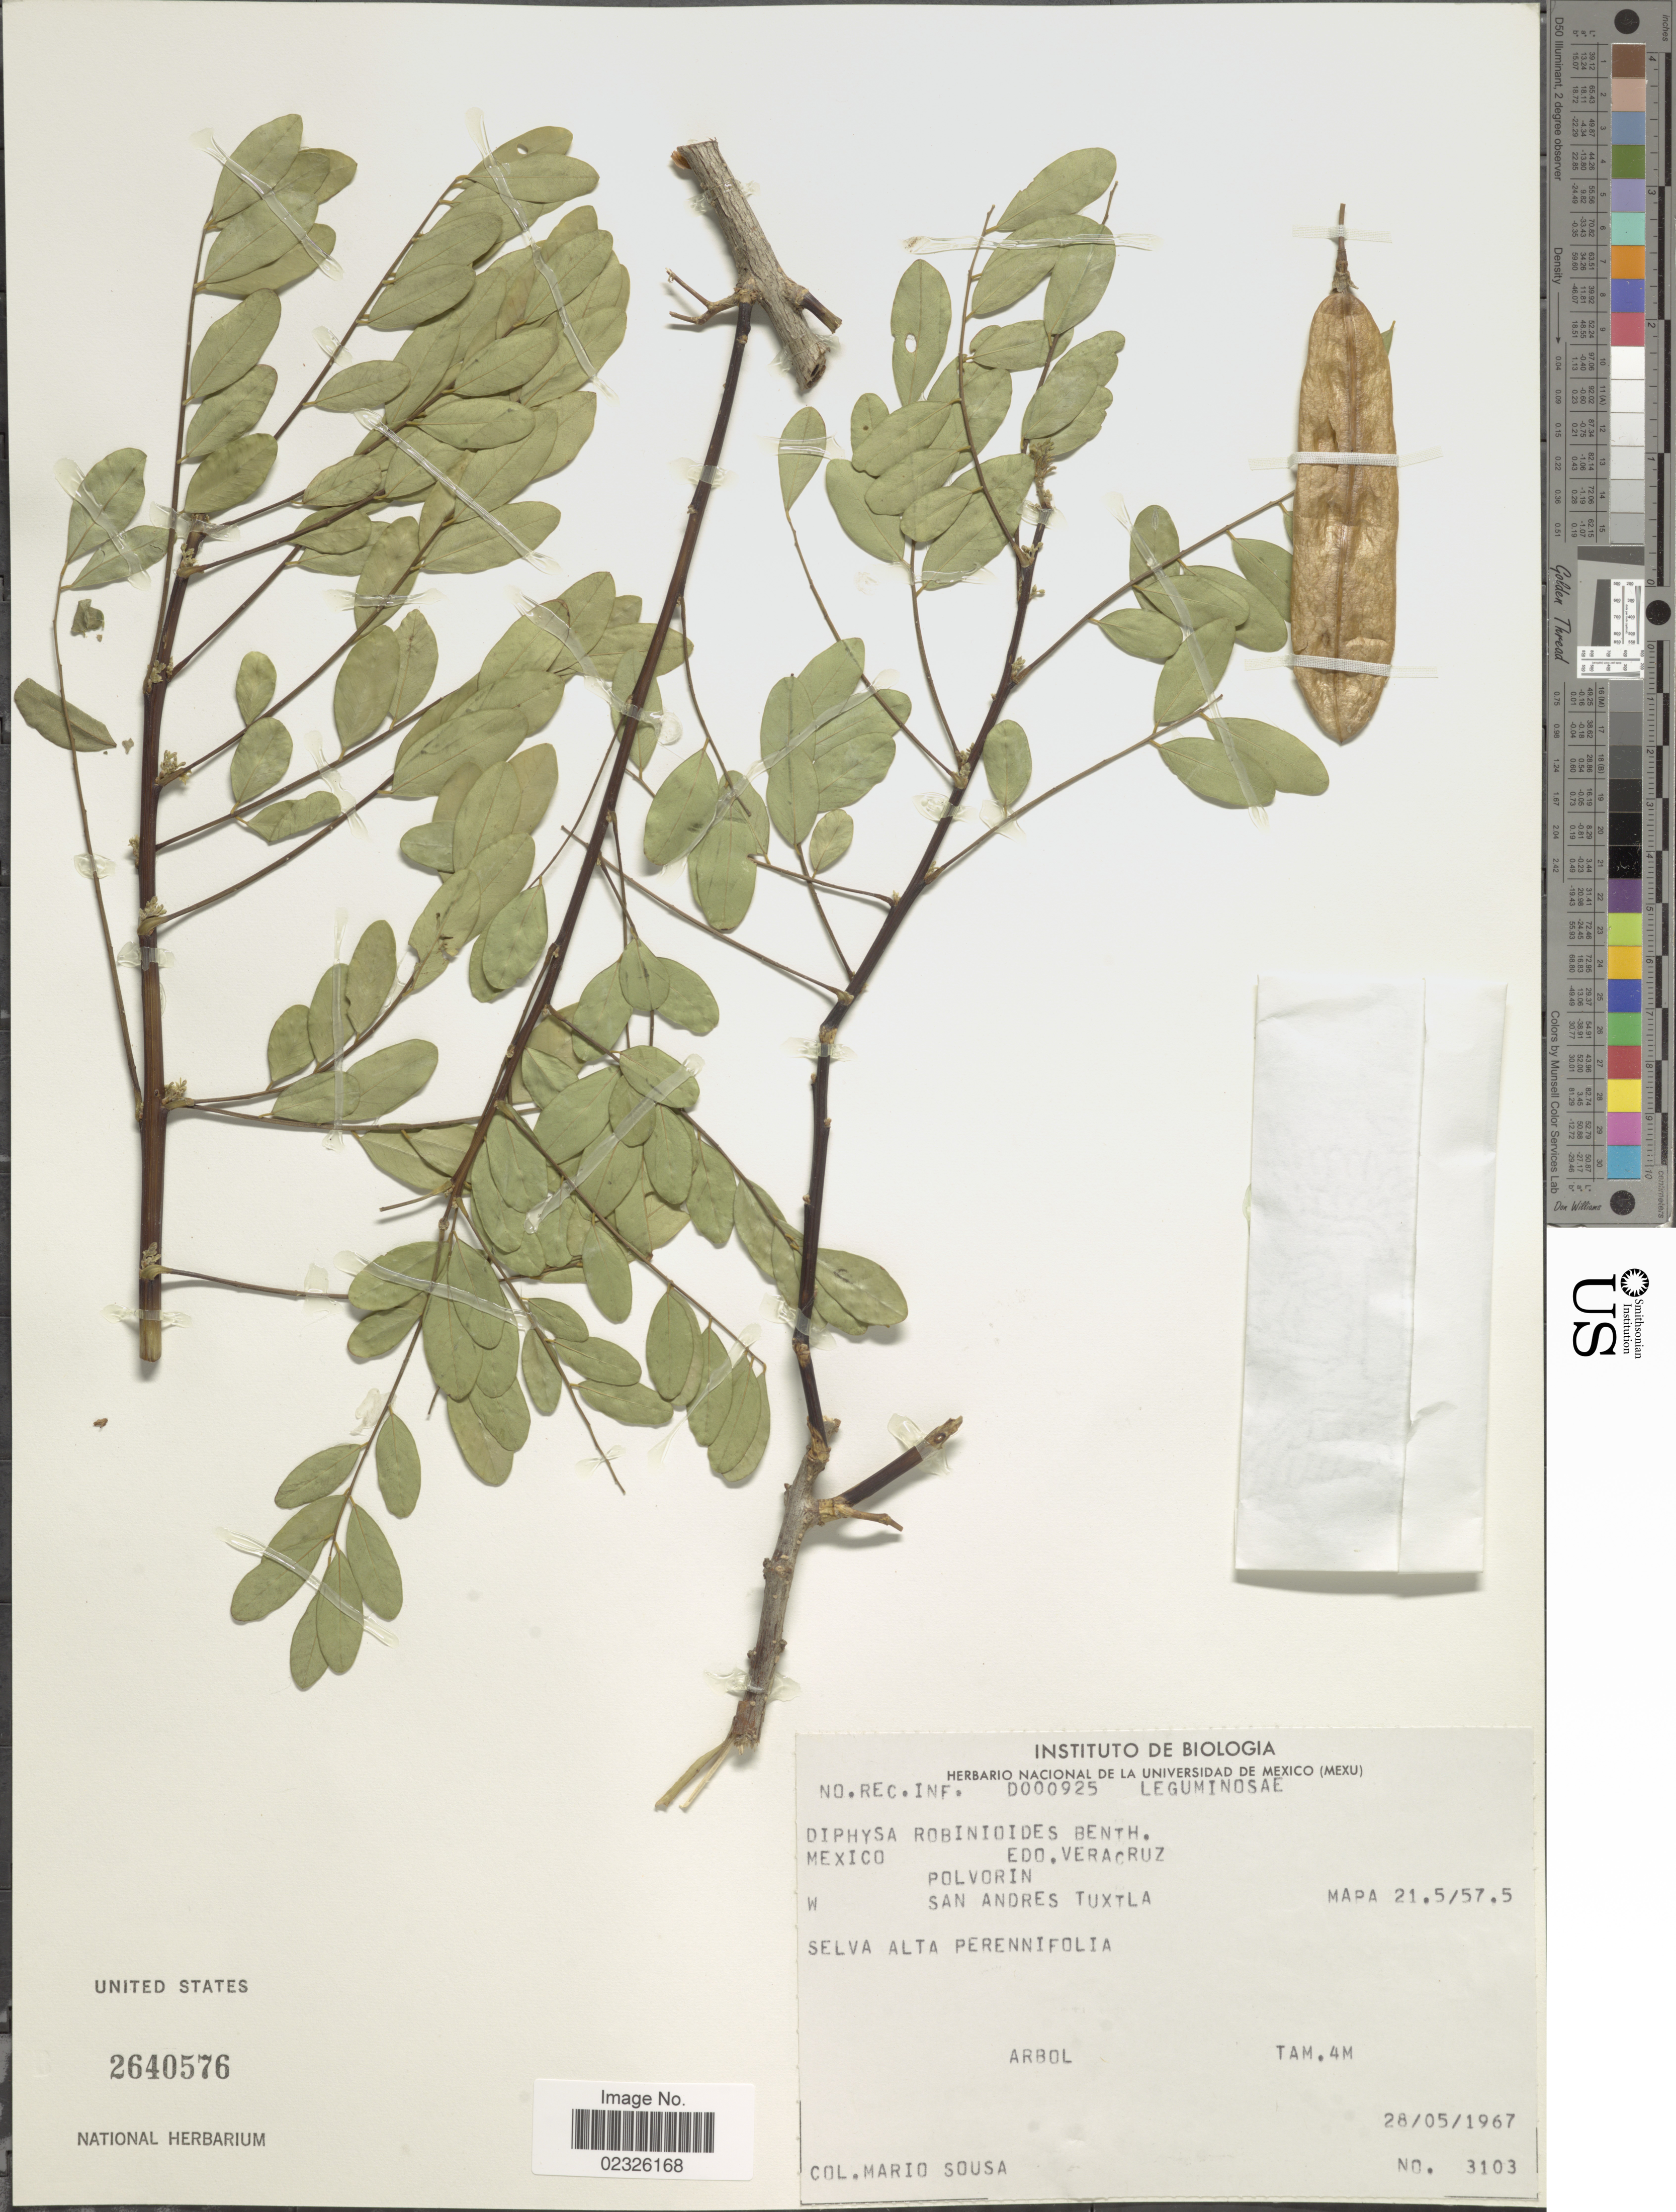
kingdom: Plantae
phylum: Tracheophyta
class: Magnoliopsida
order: Fabales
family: Fabaceae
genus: Diphysa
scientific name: Diphysa robinioides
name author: Benth.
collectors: M. Sousa S.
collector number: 3103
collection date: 1967-05-28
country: Mexico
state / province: Veracruz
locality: Edo. Veracruz, San Andres Tuxtla, Selva Alta Perennifolia, Mapa 21.5/57.5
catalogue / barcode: US 2640576